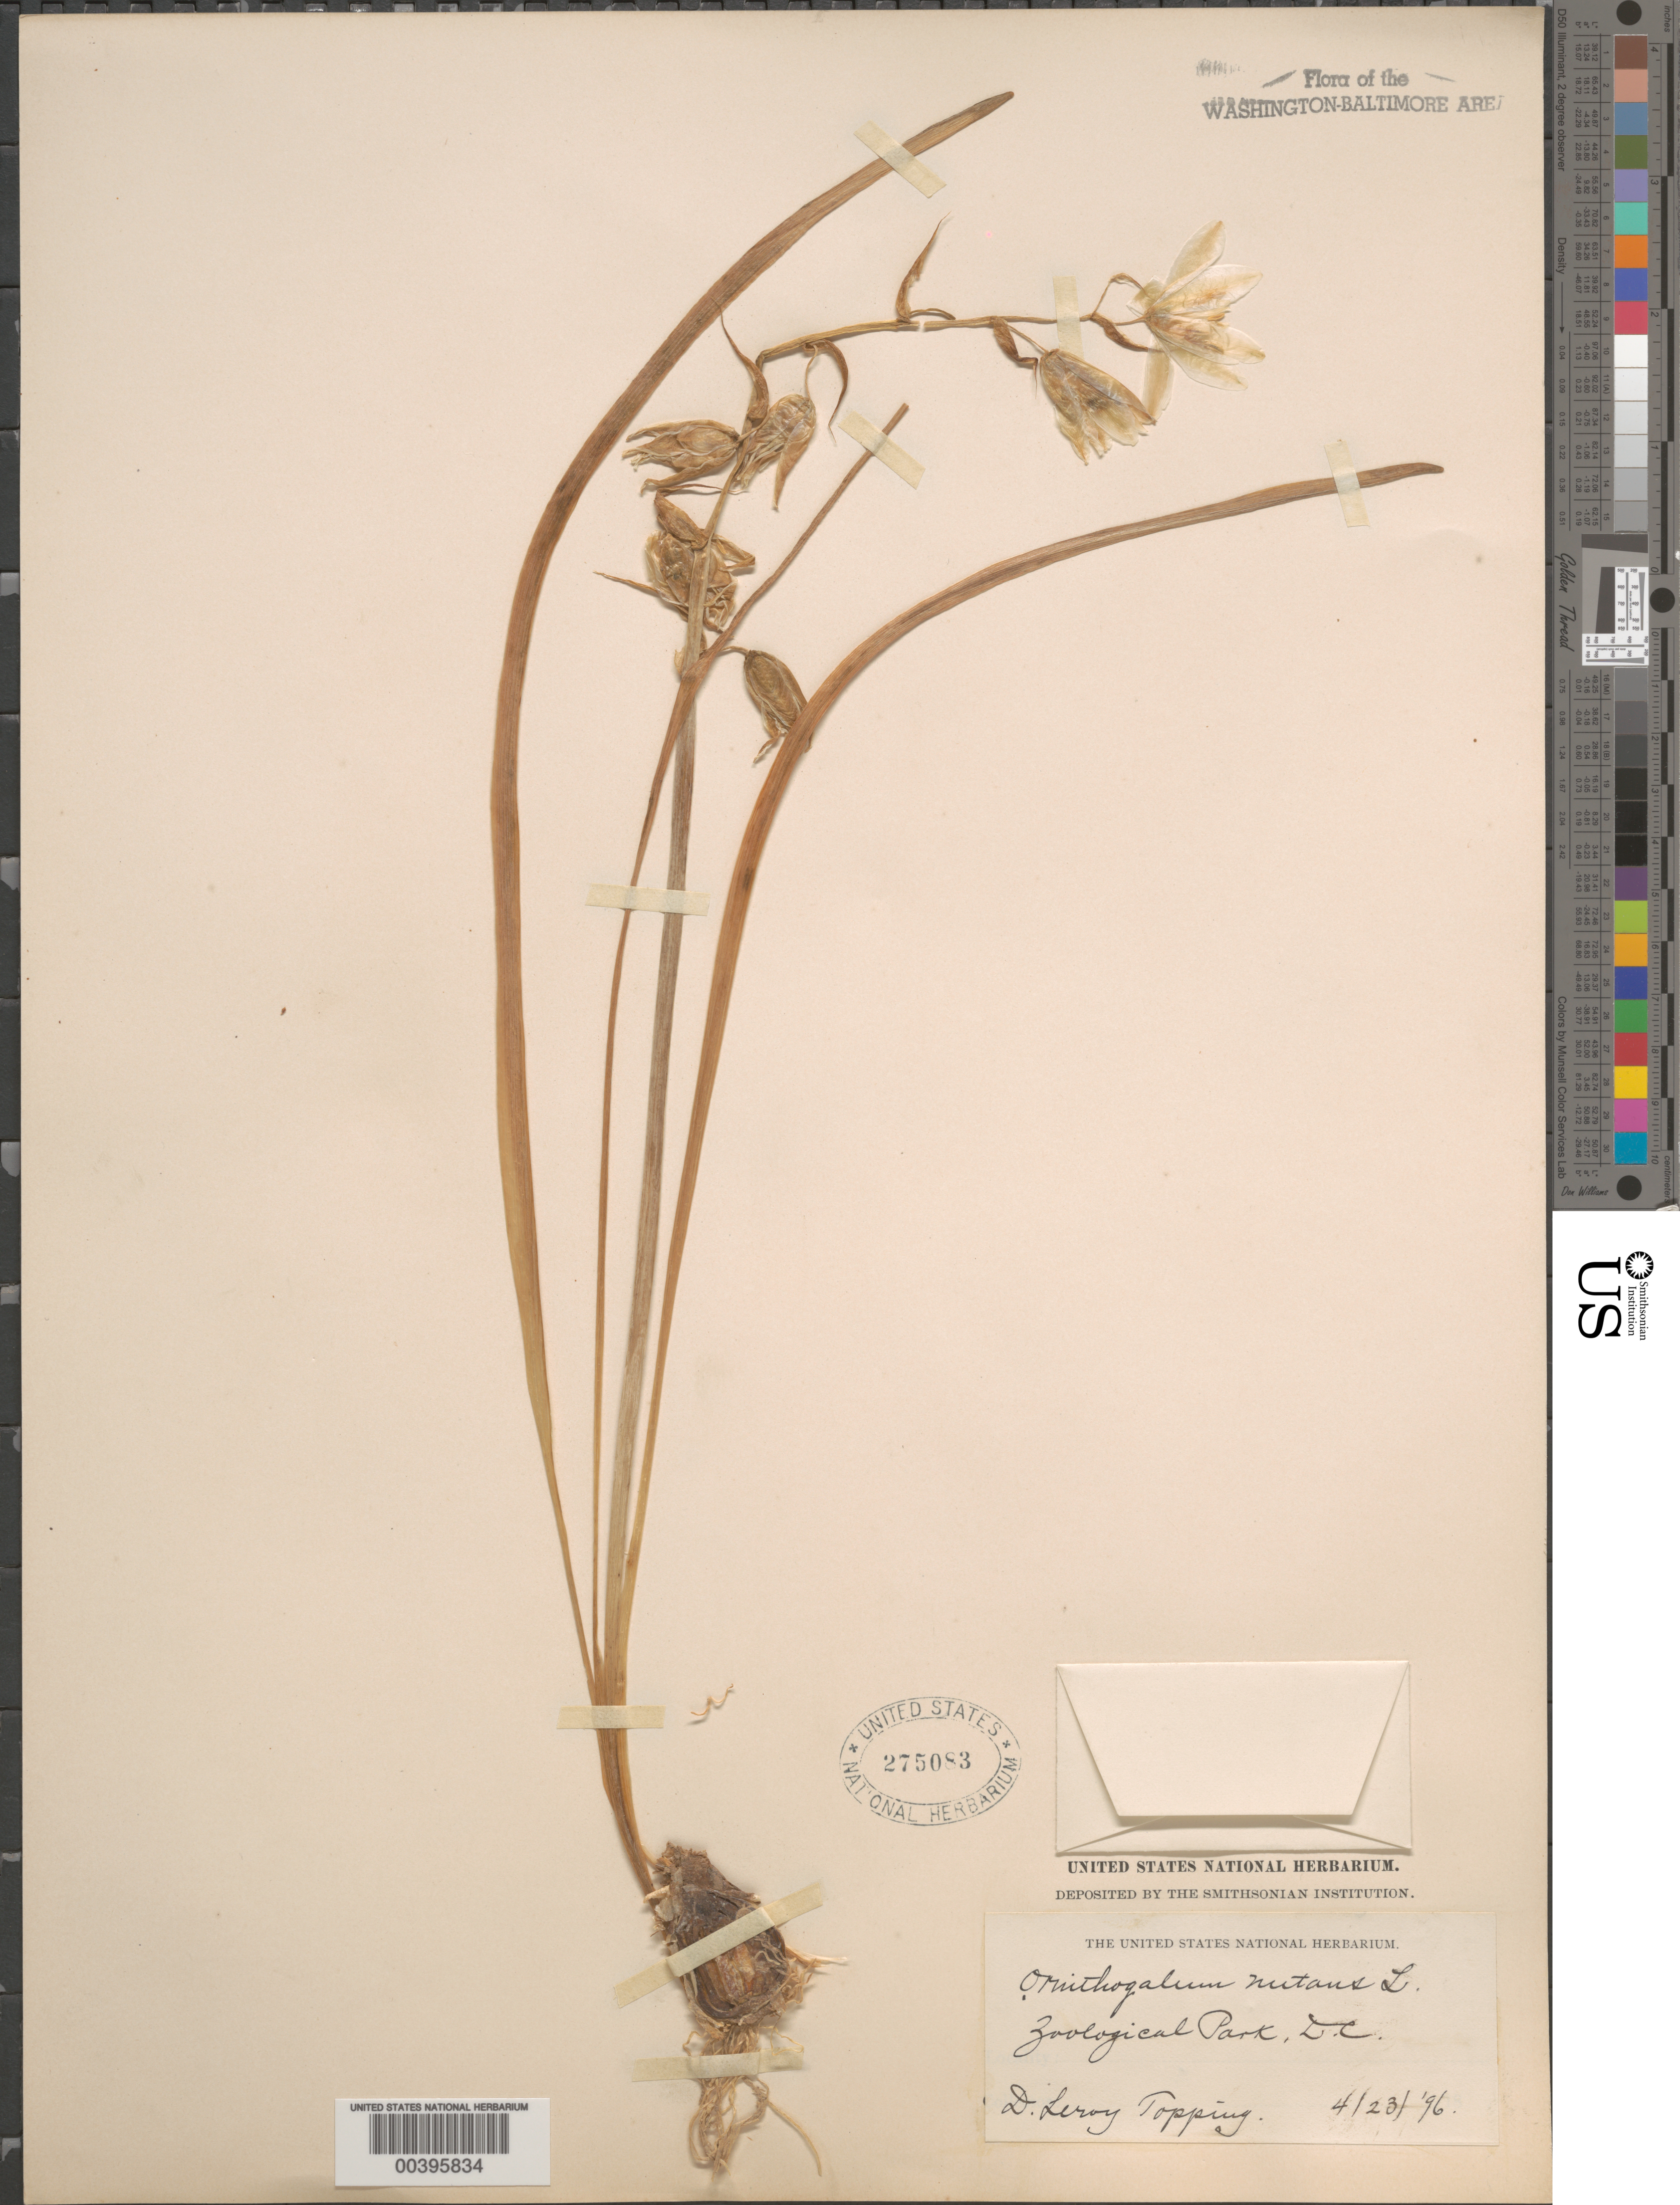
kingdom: Plantae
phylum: Tracheophyta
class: Liliopsida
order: Asparagales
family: Asparagaceae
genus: Ornithogalum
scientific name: Ornithogalum nutans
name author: L.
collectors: D. L. Topping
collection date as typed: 23 Apr 1896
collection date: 1896-04-23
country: United States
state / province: District of Columbia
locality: Zoological Park Rock Creek Park and vicinity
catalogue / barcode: US 275083